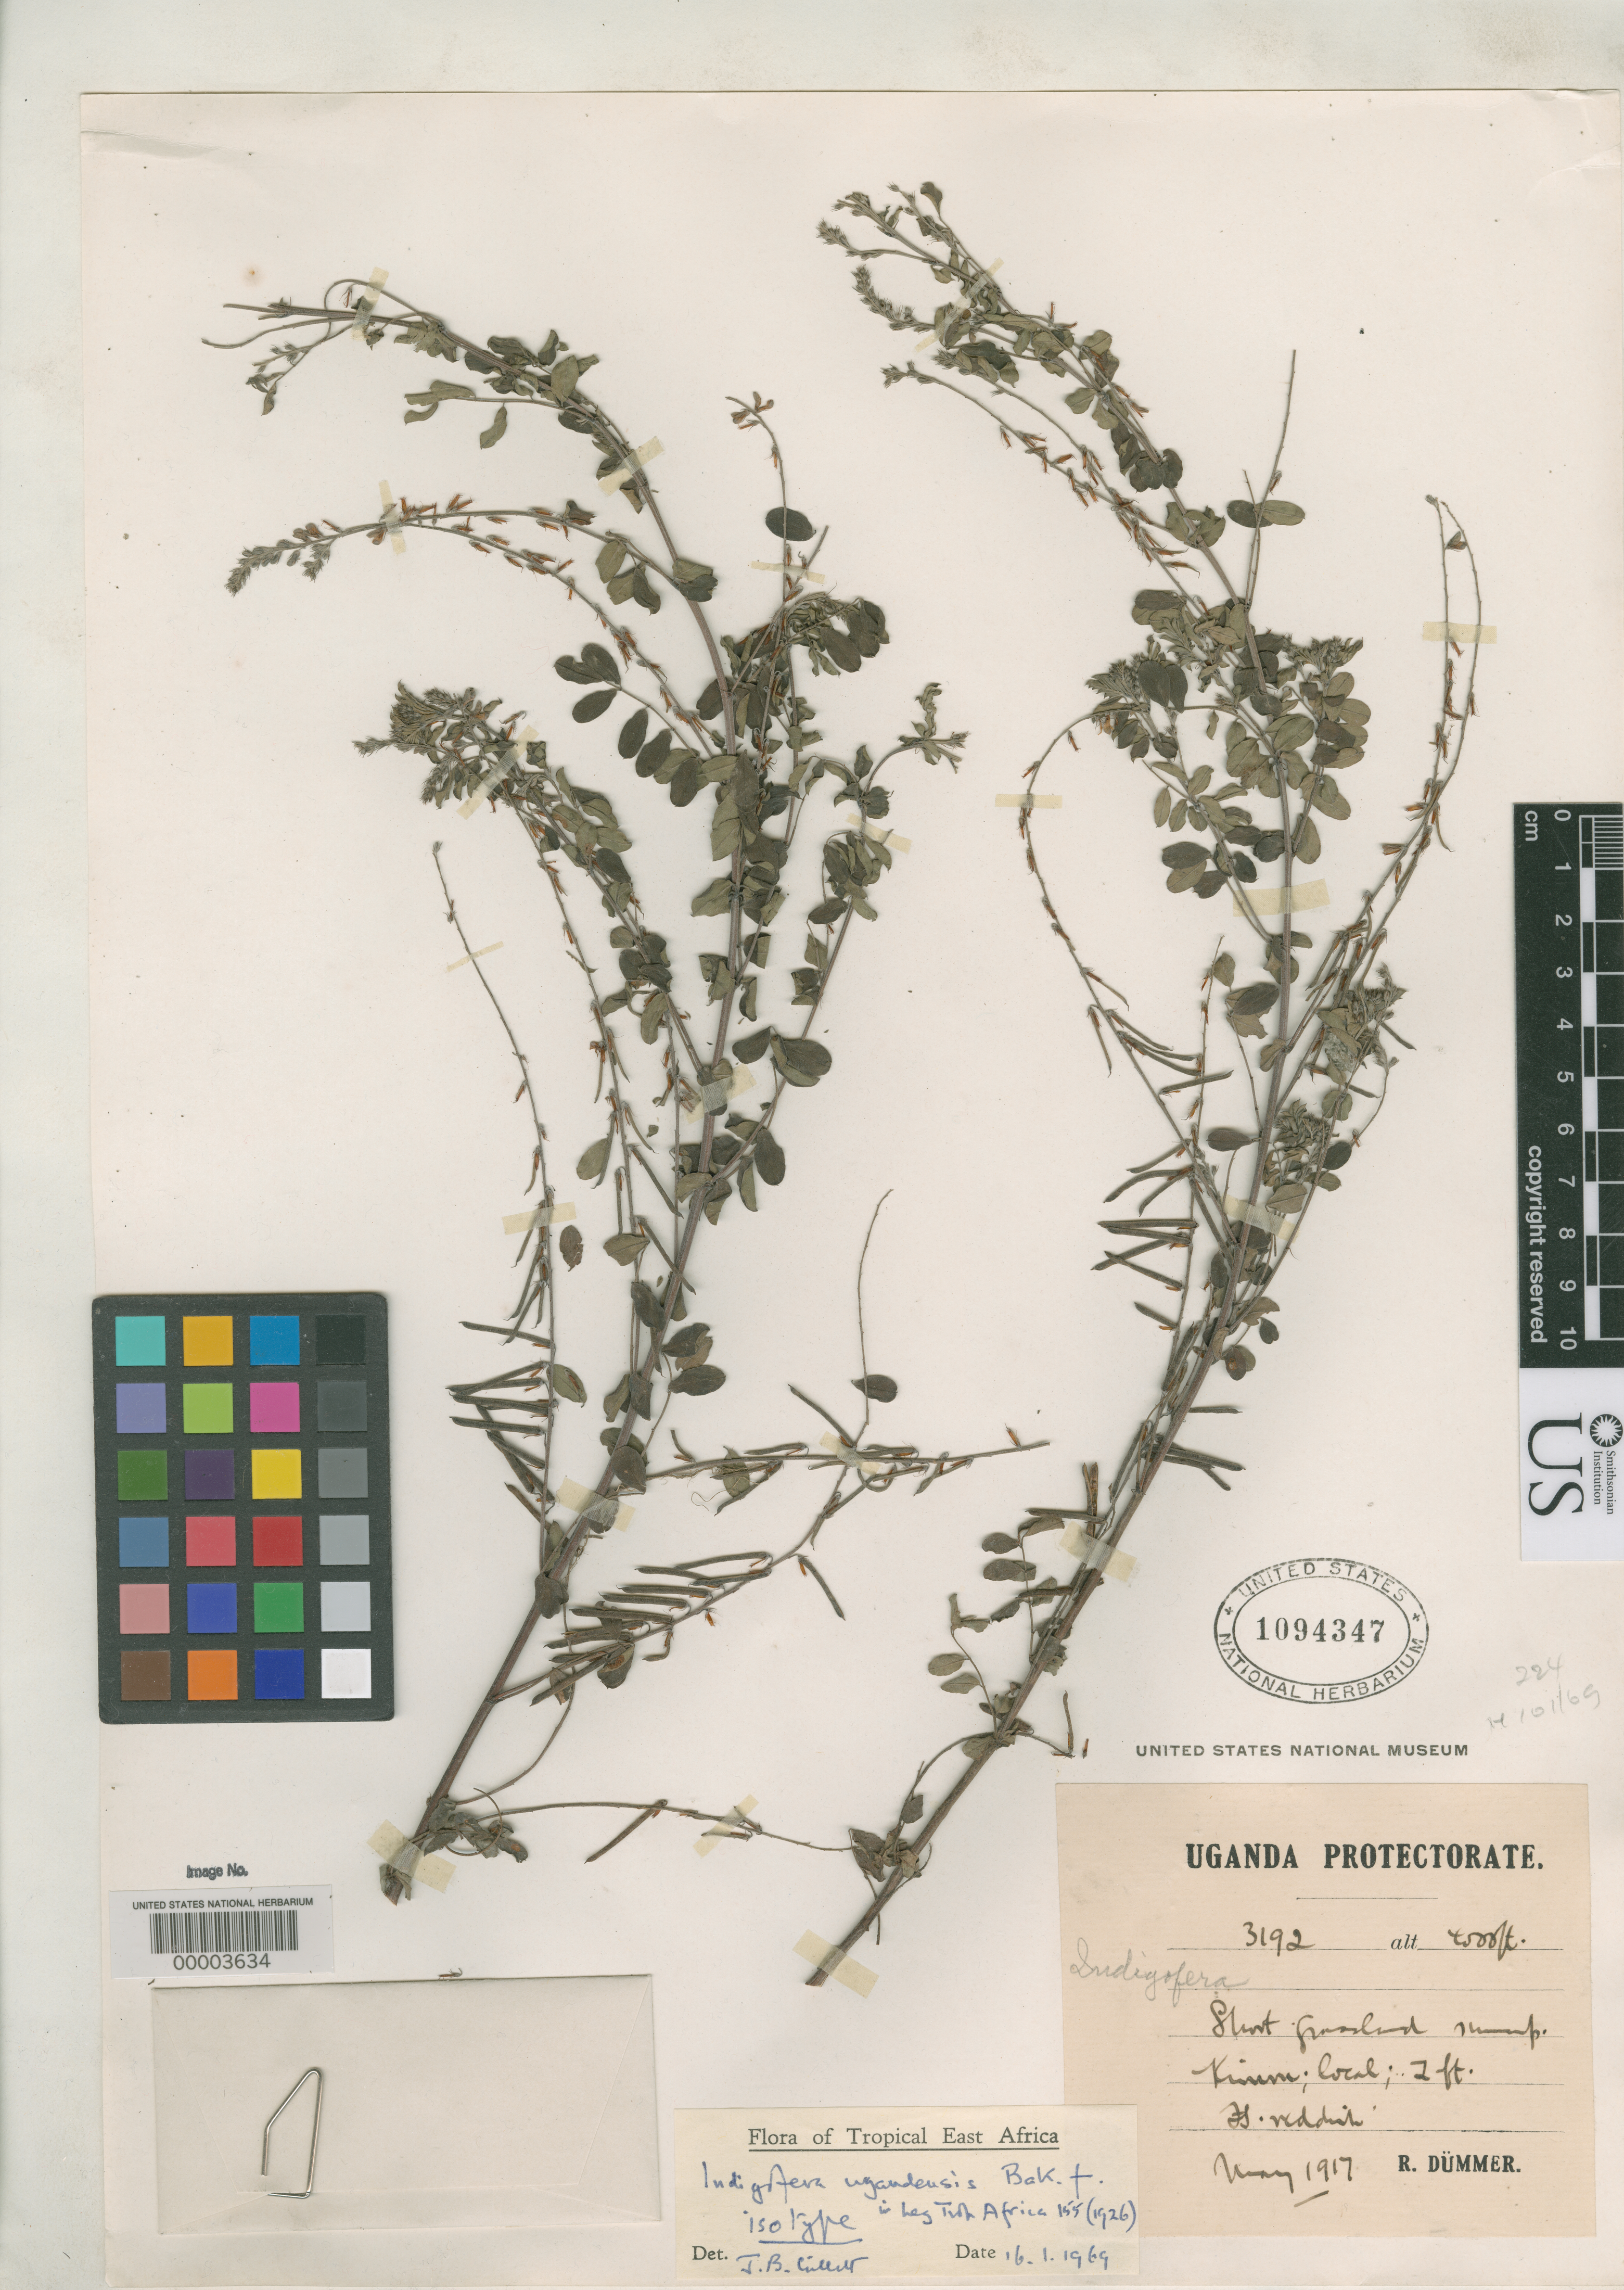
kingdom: Plantae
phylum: Tracheophyta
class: Magnoliopsida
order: Fabales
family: Fabaceae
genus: Indigofera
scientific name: Indigofera ugandensis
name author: Baker f.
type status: Isotype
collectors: R. Duemmer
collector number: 3192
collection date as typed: May 1917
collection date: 1917-05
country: Uganda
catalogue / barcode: US 1094347